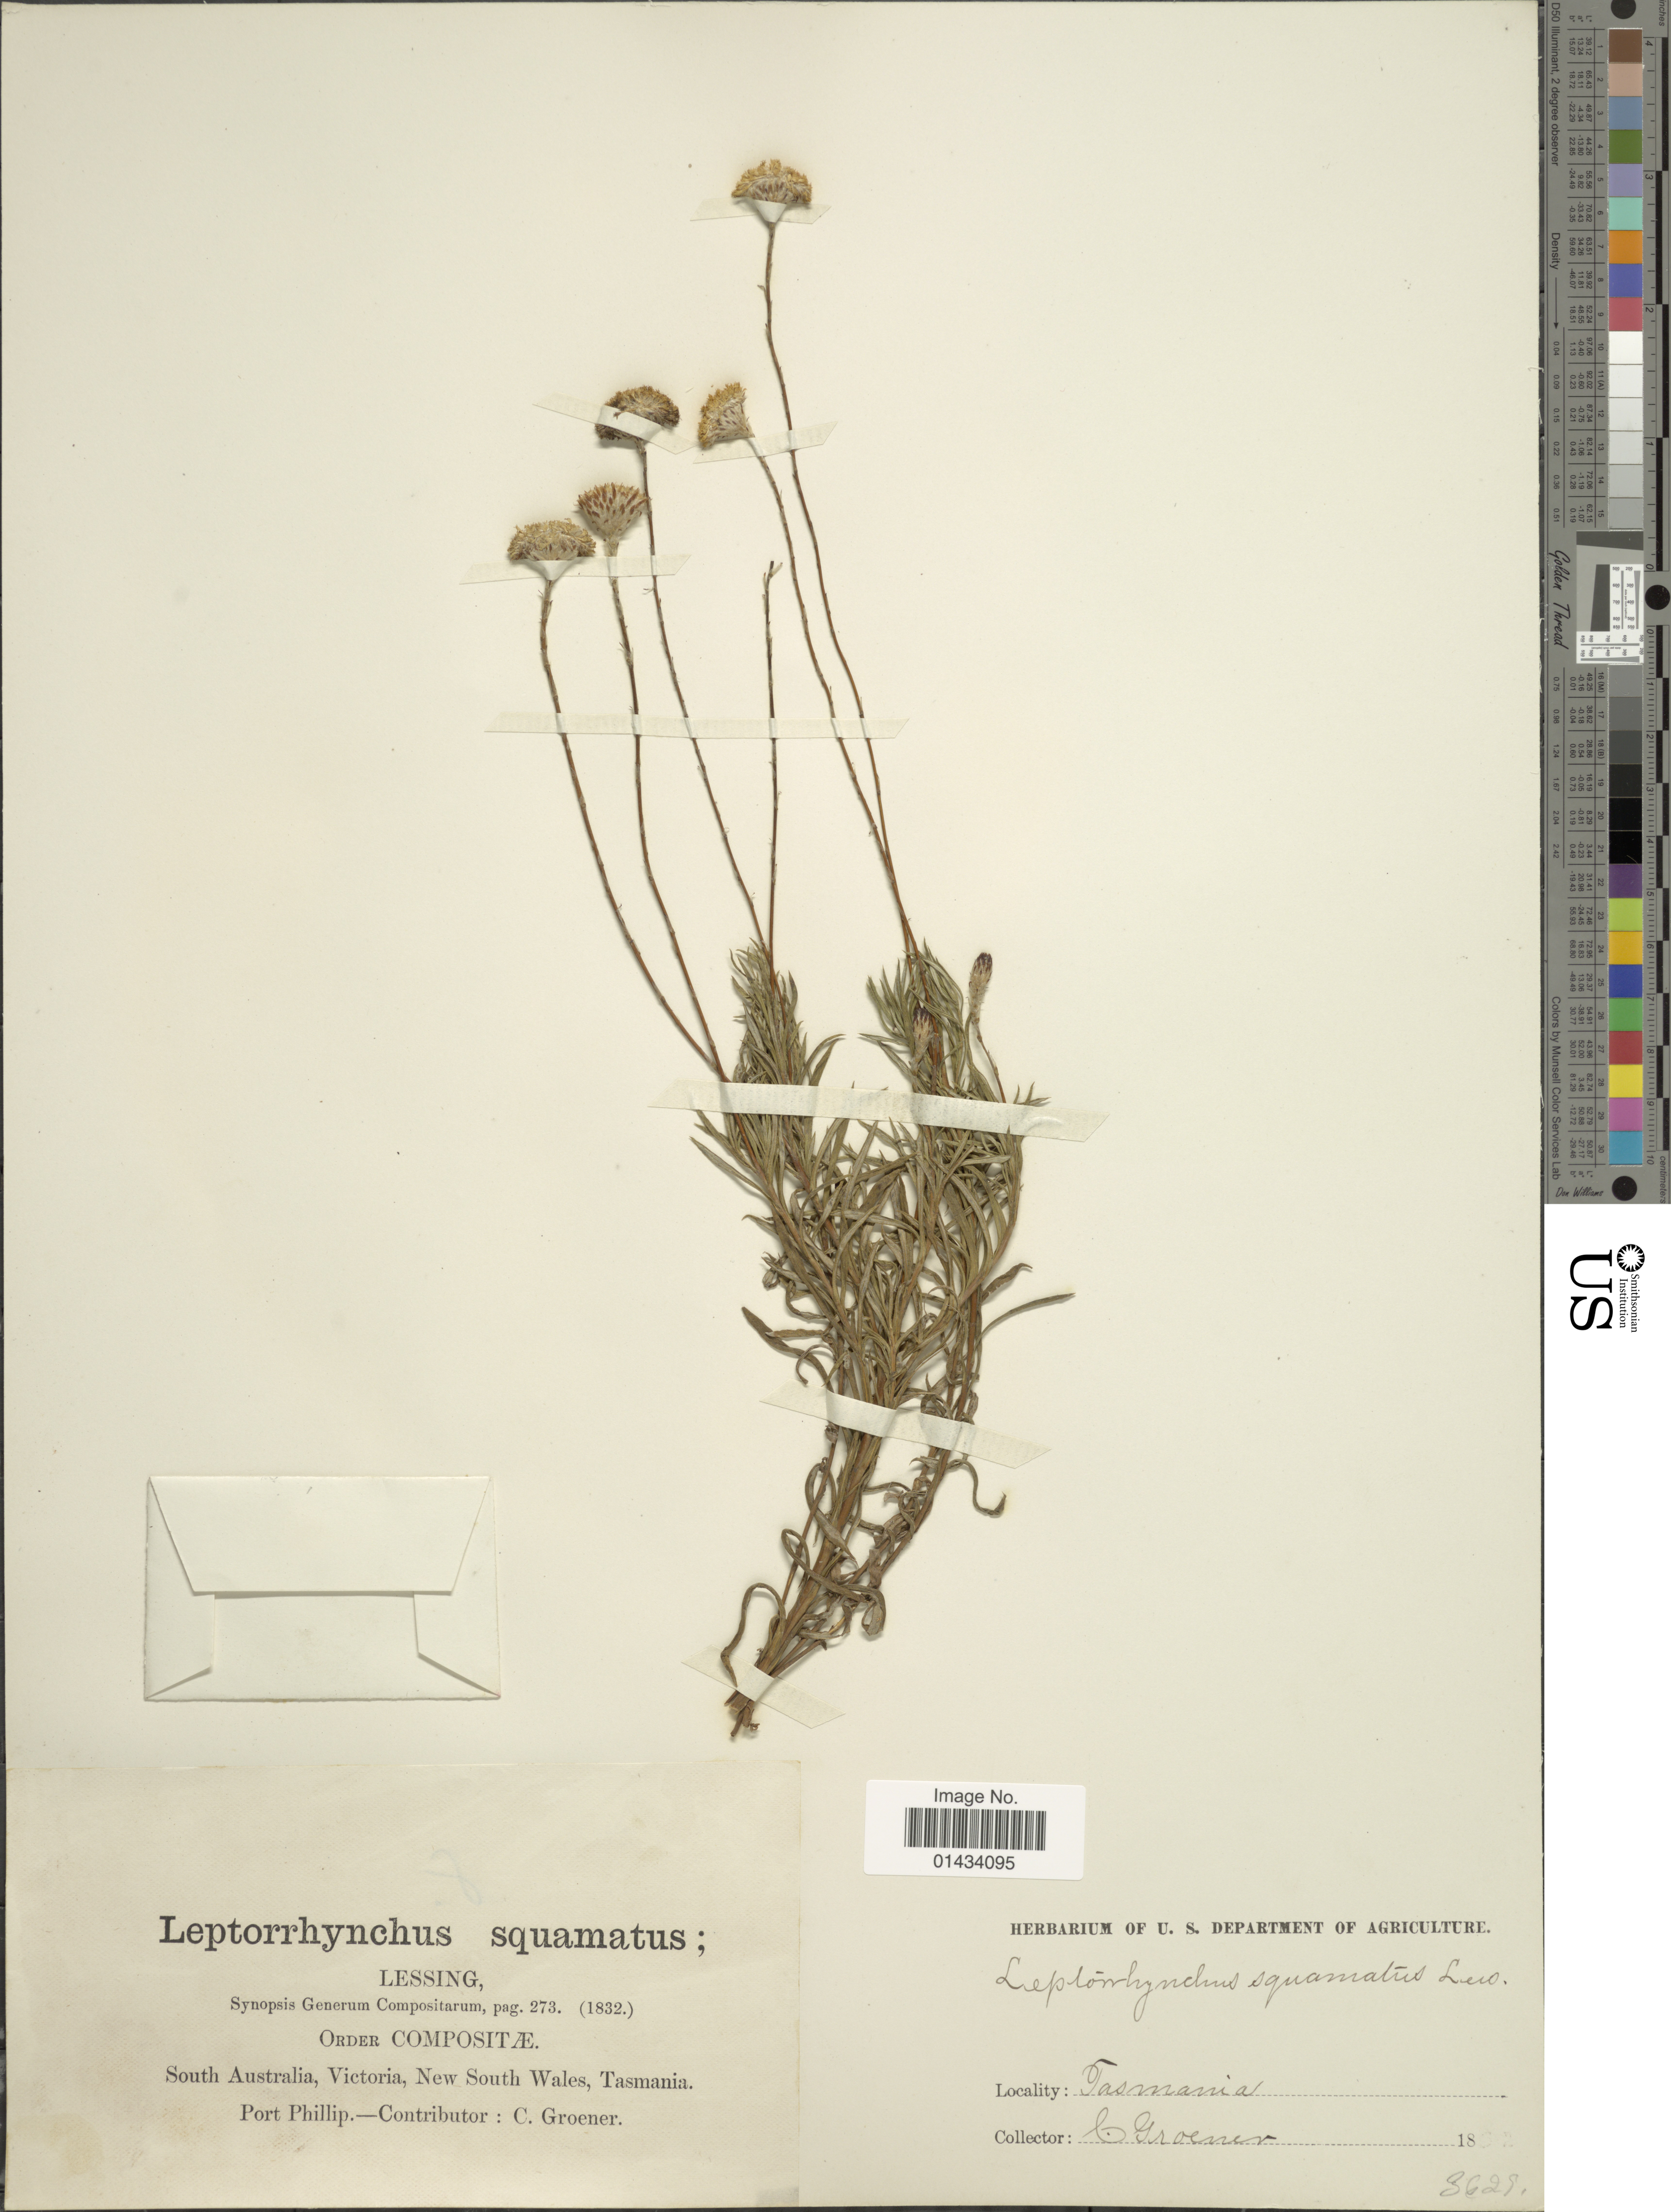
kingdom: Plantae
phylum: Tracheophyta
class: Magnoliopsida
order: Asterales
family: Asteraceae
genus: Leptorhynchos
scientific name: Leptorhynchos squamatus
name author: (Labill.) Less.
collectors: C. Groener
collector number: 3629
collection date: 1832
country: Australia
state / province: Tasmania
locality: South Australia, Victoria, New South Wales